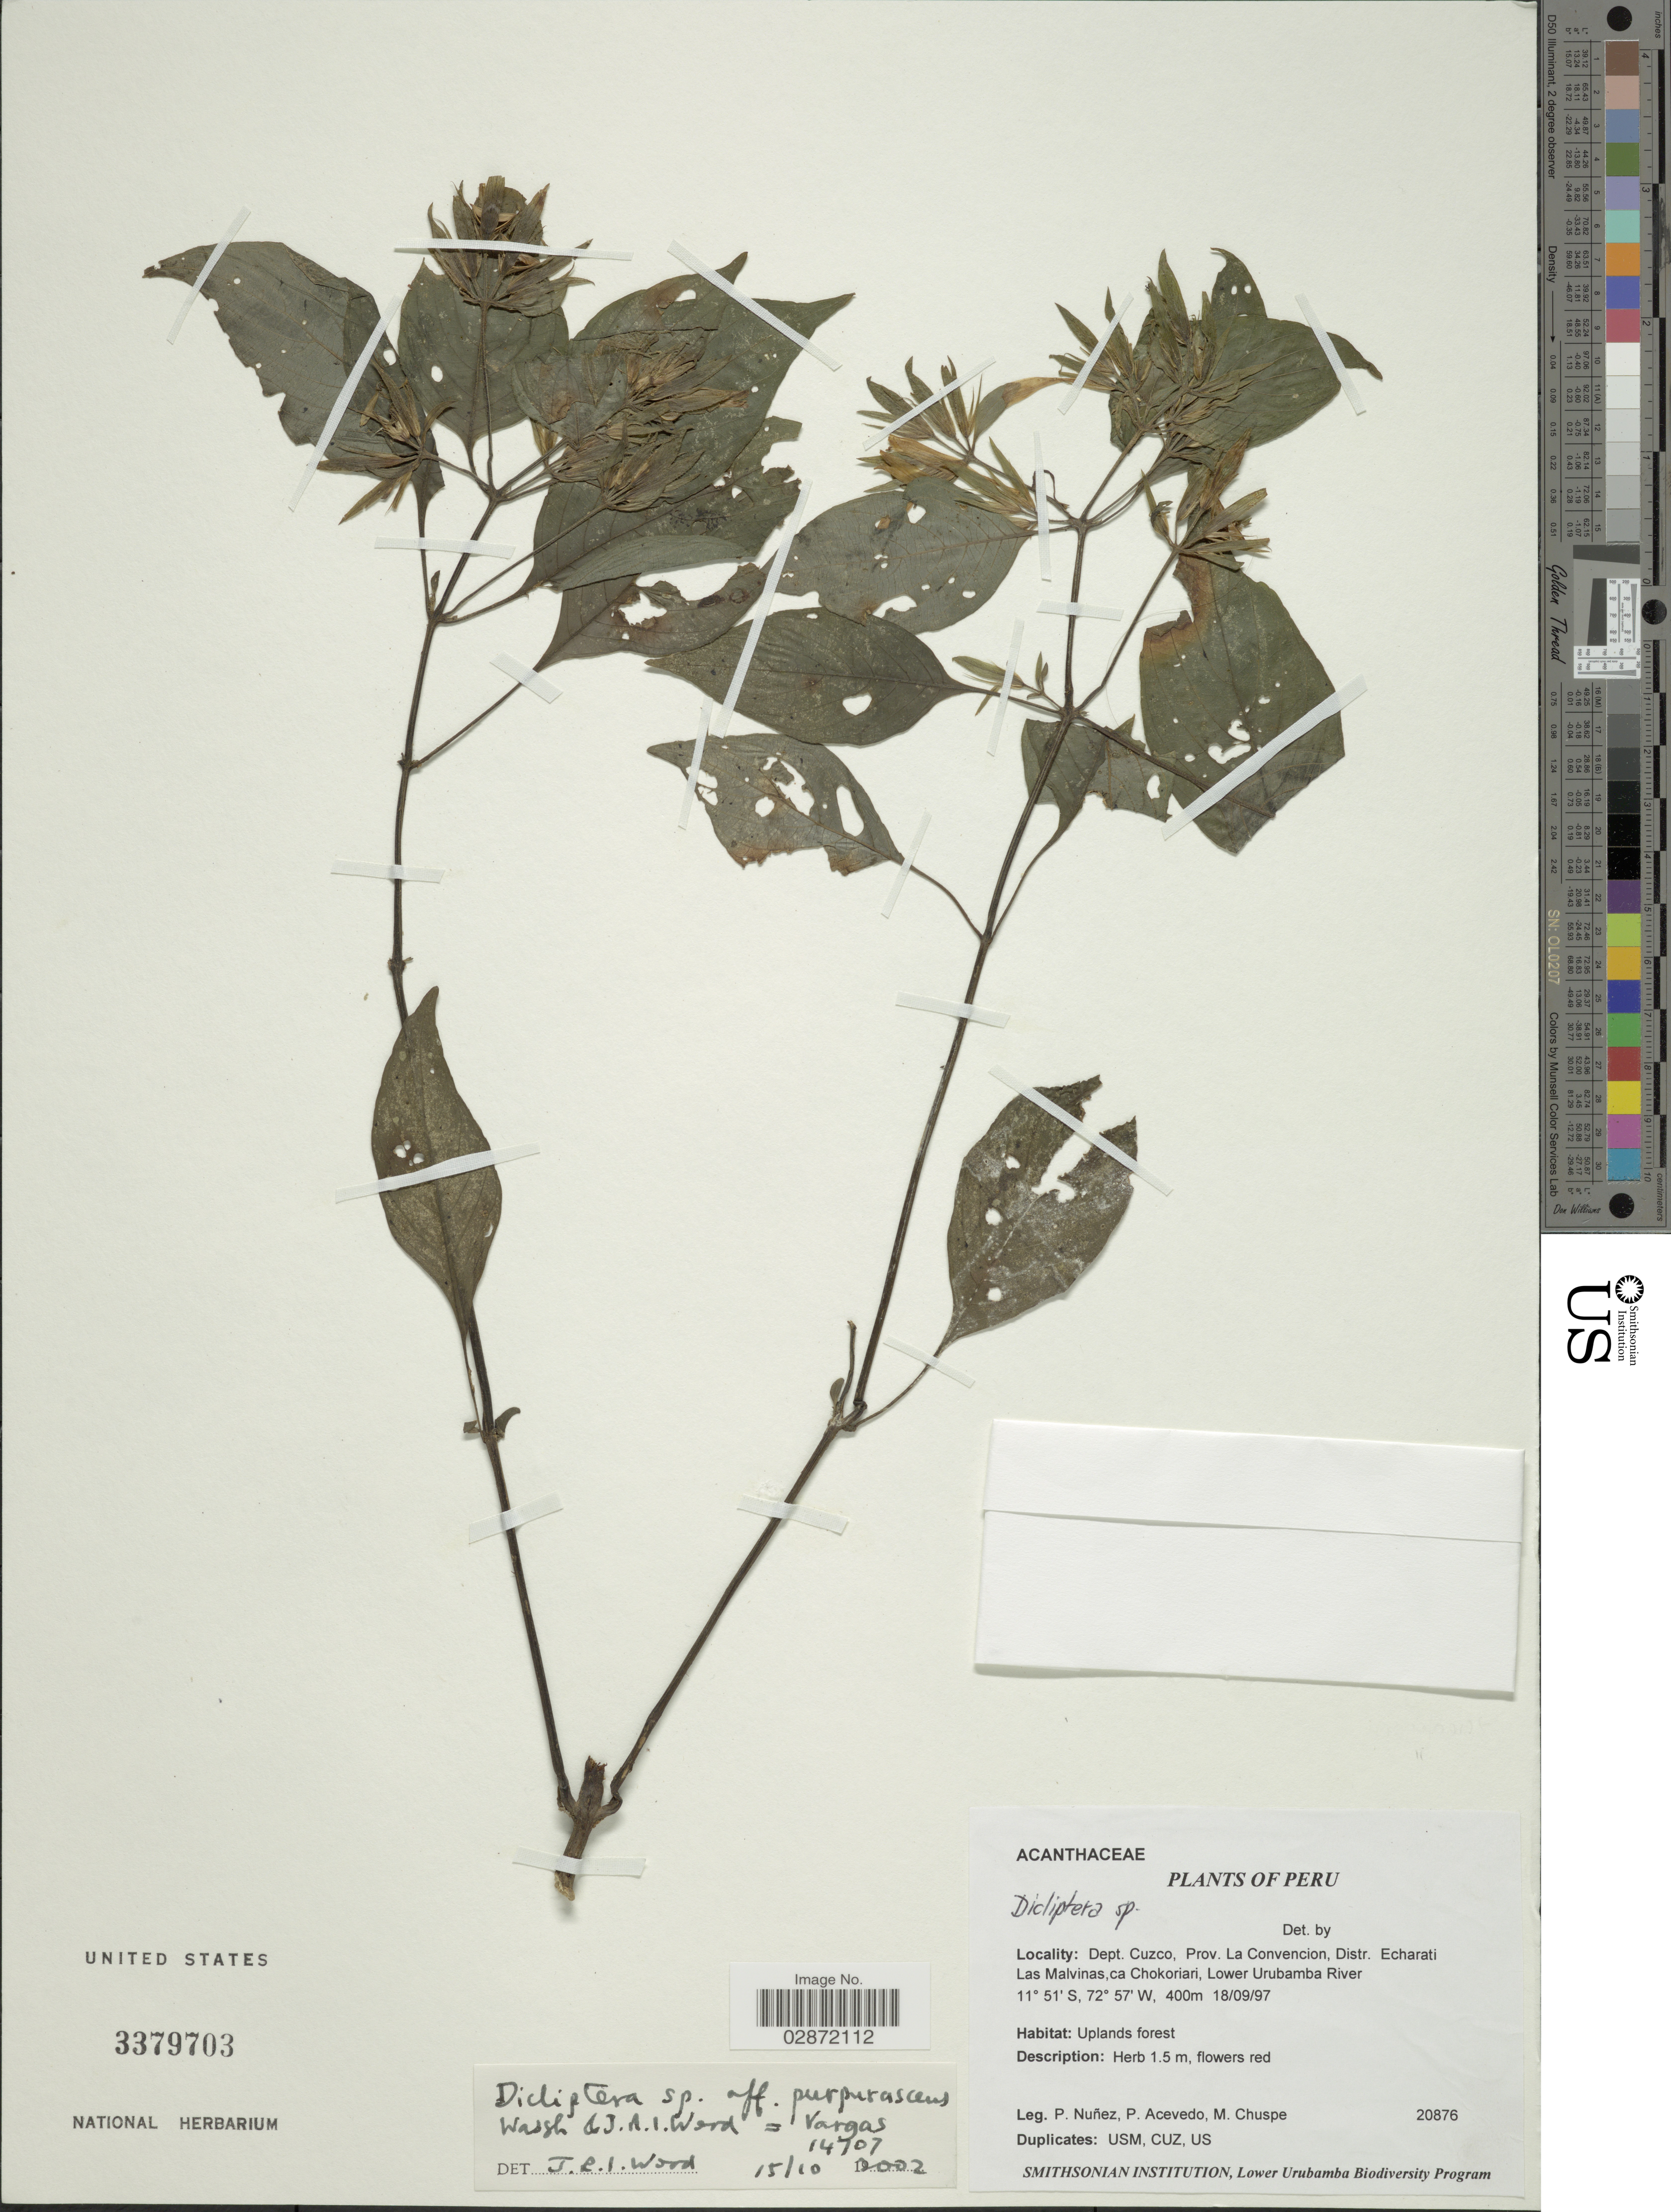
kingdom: Plantae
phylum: Tracheophyta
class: Magnoliopsida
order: Lamiales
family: Acanthaceae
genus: Dicliptera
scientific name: Dicliptera purpurascens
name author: Wassh. & J.R.I. Wood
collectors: P. Nuñez V., P. Acevedo-Rodr. & M. Chuspe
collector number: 20876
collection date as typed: Transcribed d/m/y: 18/9/97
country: Peru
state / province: Cusco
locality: Dept. Cuzco, Prov. La Convencion, Distr. Echarati Las Malvinas, ca Chokoriari, Lower Urubamba River.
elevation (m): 400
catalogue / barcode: US 3379703